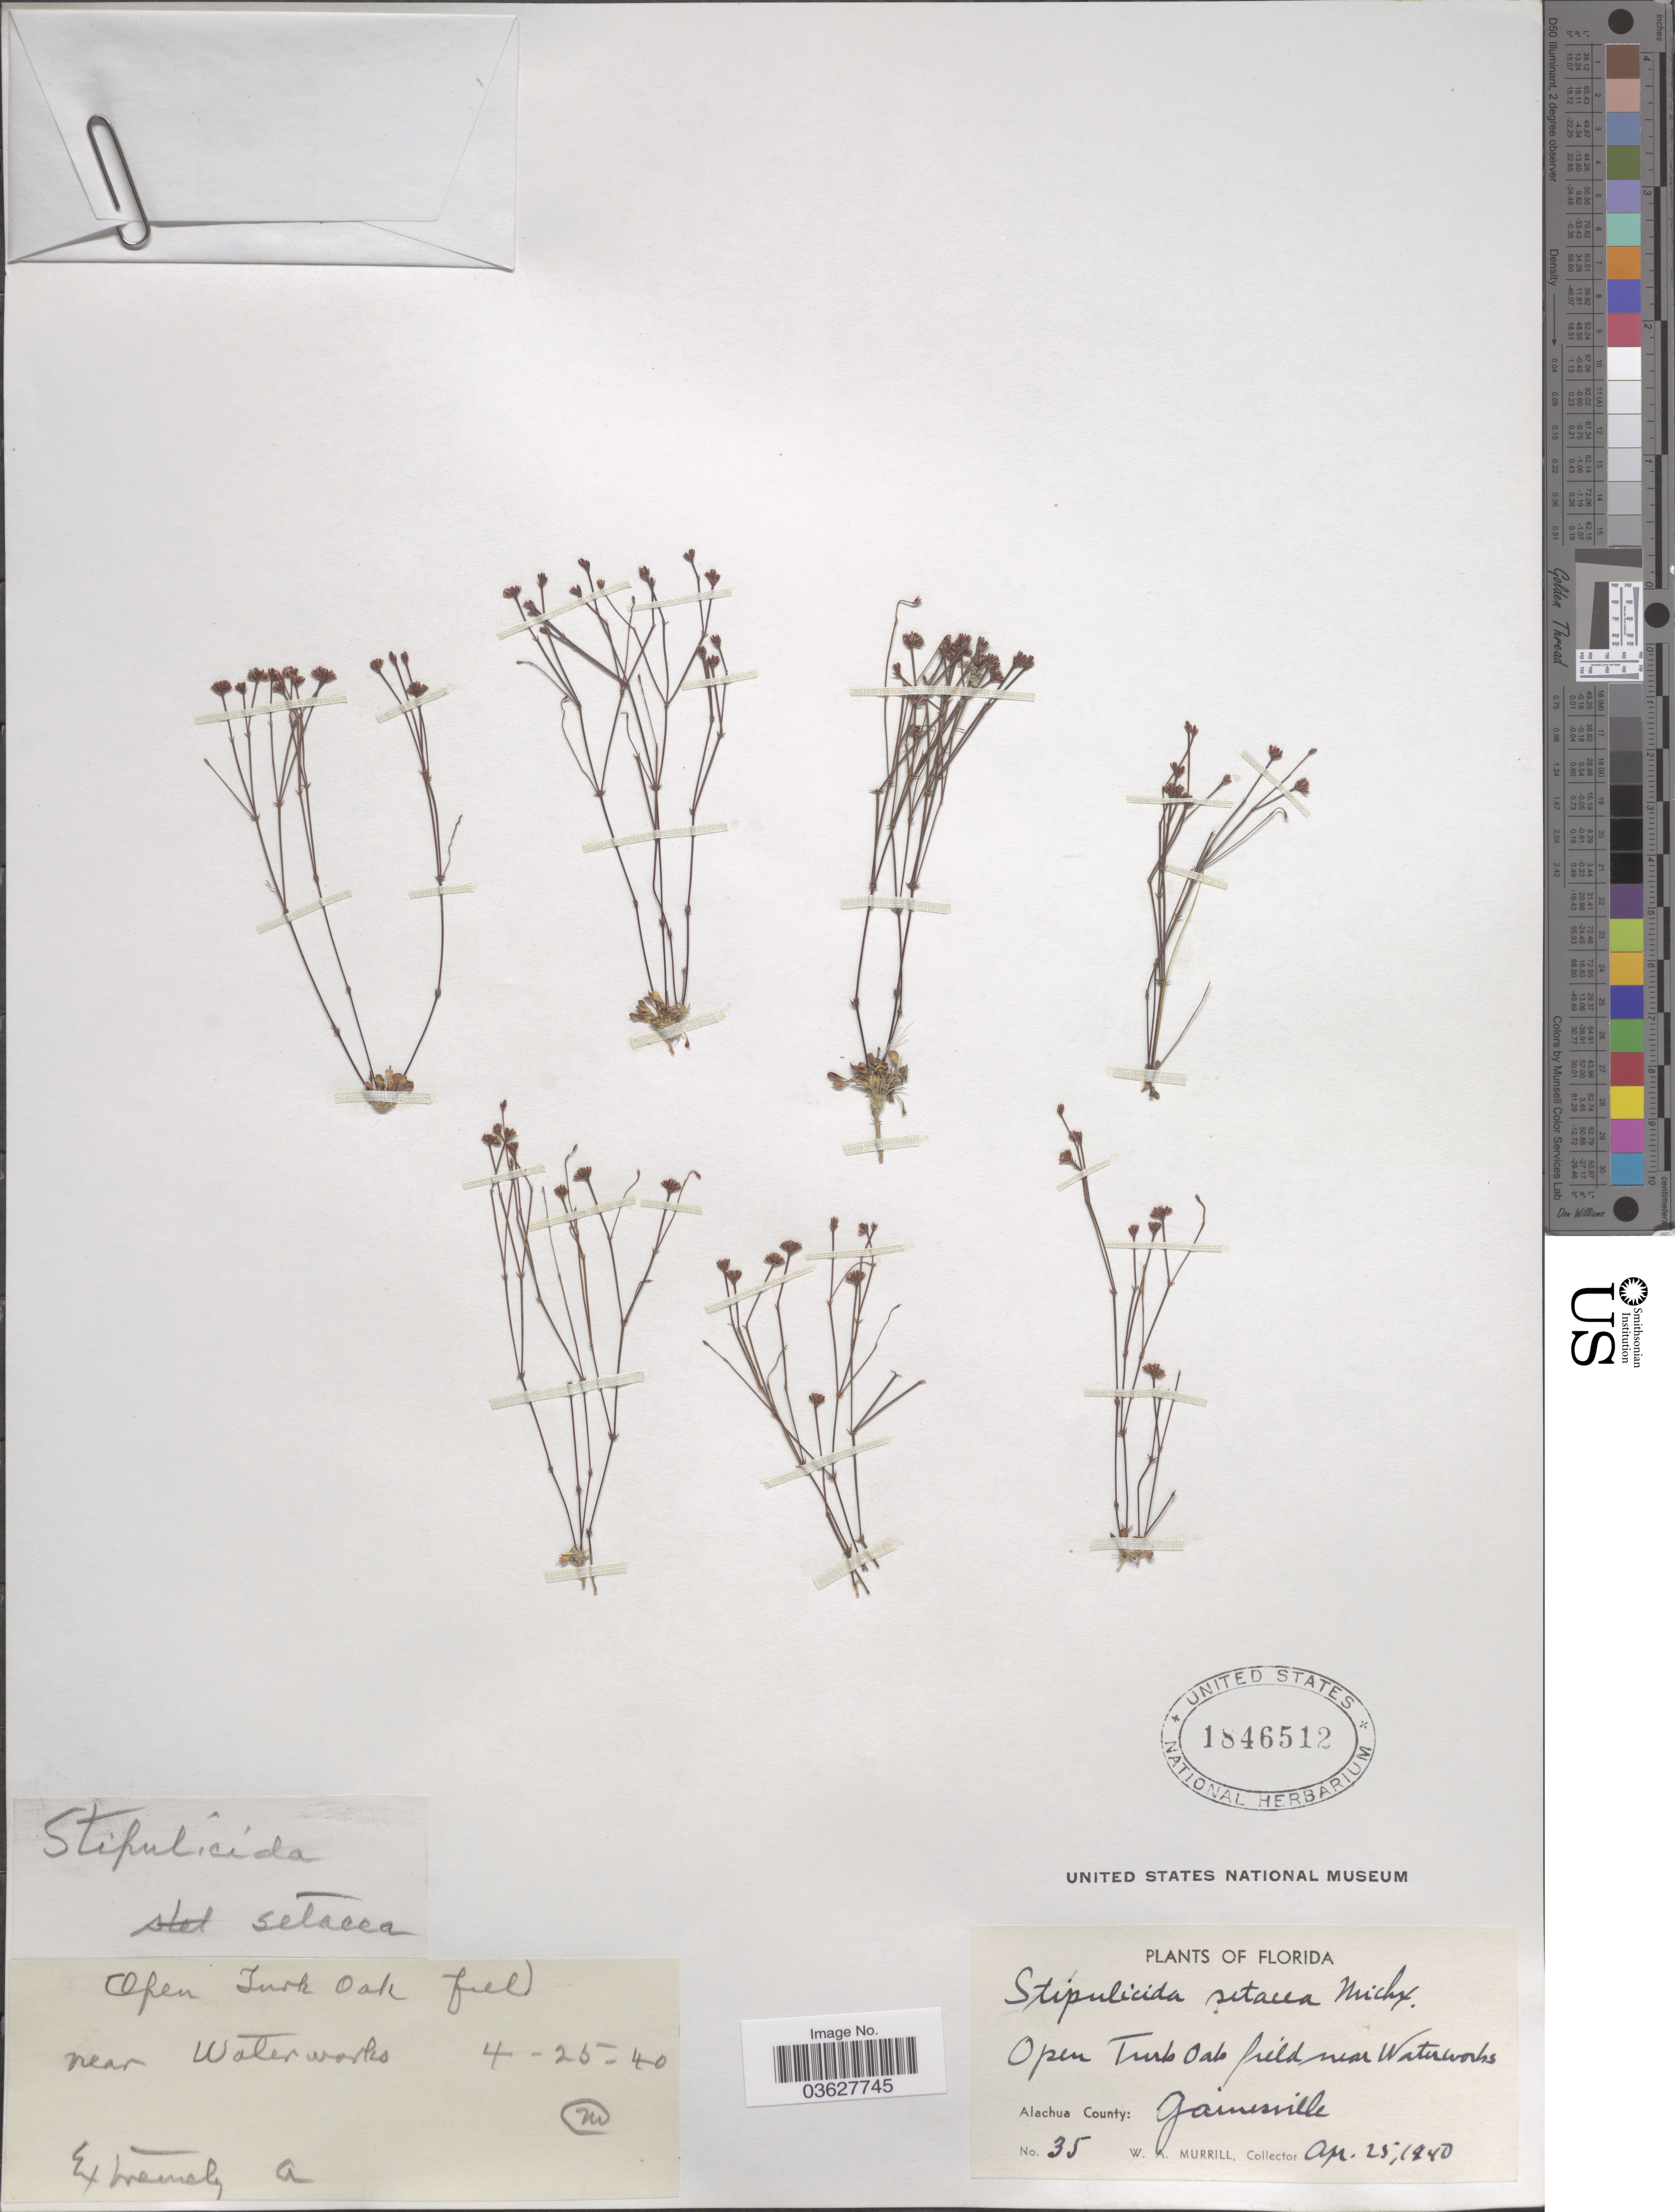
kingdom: Plantae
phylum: Tracheophyta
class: Magnoliopsida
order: Caryophyllales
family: Caryophyllaceae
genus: Stipulicida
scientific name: Stipulicida setacea var. setacea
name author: Michx.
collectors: W. A. Murrill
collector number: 35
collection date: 1940-04-25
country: United States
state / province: Florida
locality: Alachua County: Gainesville. Near Waterworks.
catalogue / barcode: US 1846512